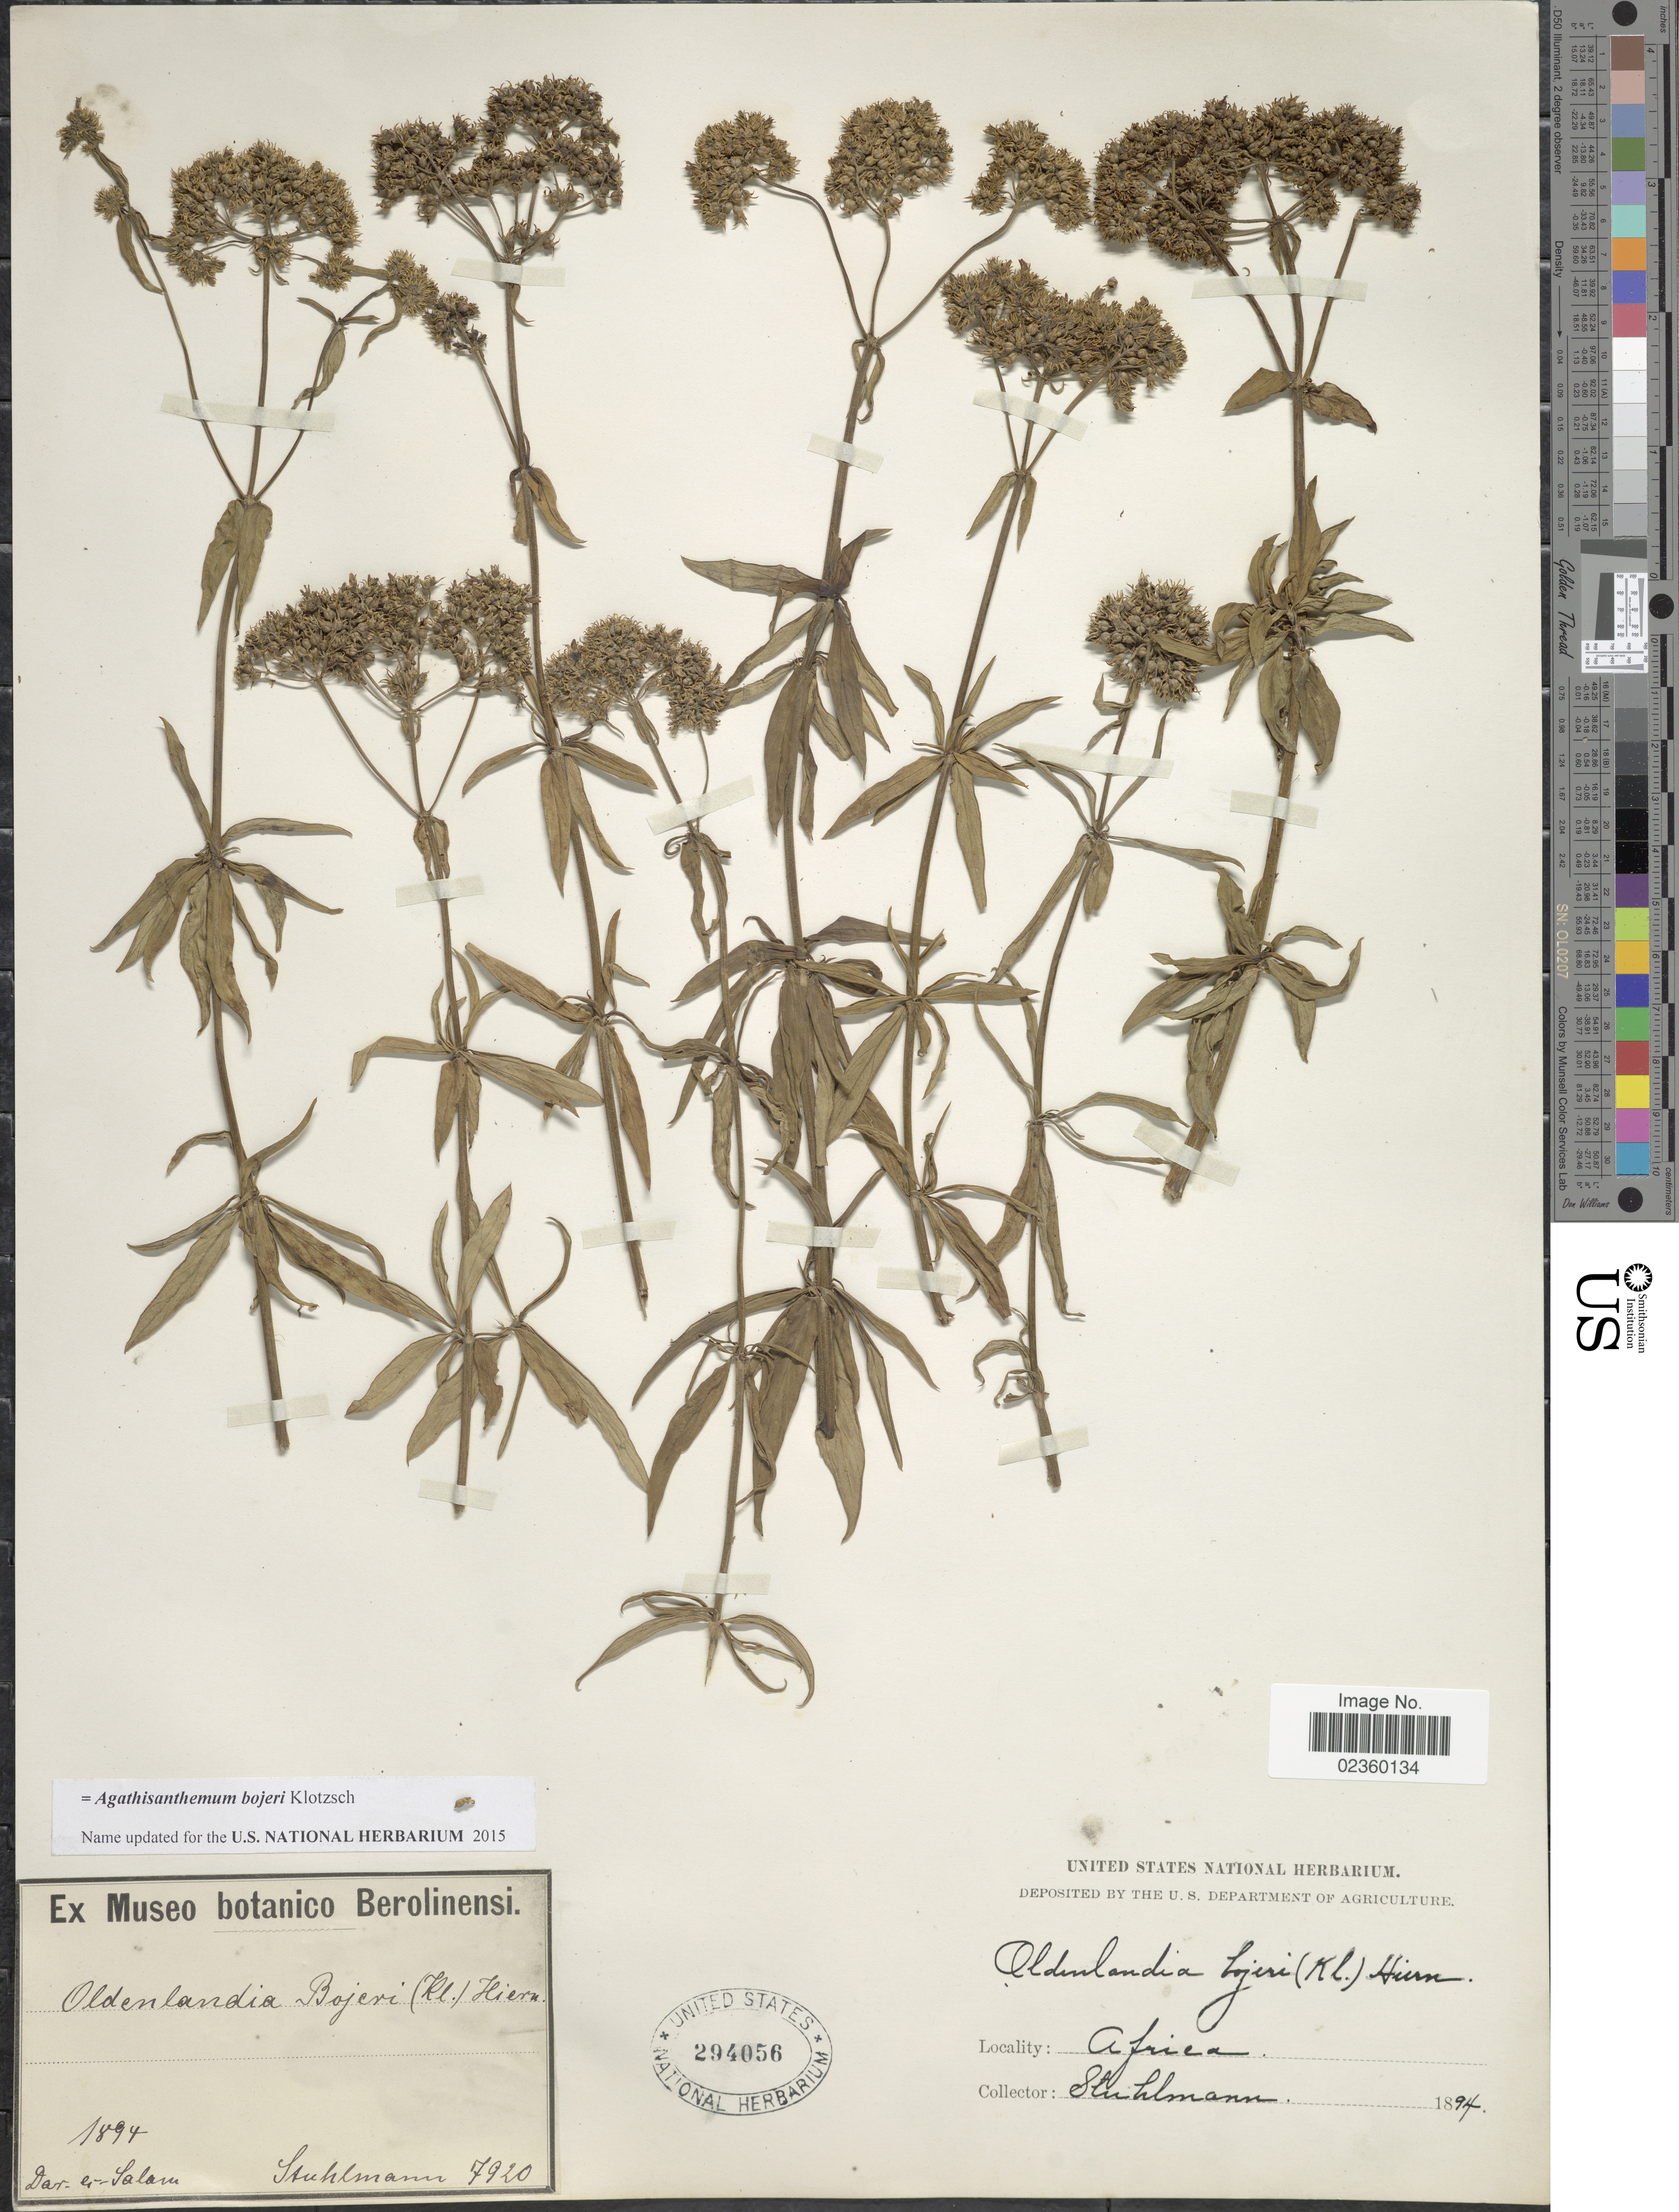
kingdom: Plantae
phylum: Tracheophyta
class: Magnoliopsida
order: Gentianales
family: Rubiaceae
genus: Agathisanthemum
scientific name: Agathisanthemum bojeri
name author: Klotzsch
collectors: -. Stuhlmann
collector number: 7920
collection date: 1894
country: Tanzania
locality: Dar-en-Salam, Africa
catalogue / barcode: US 294056